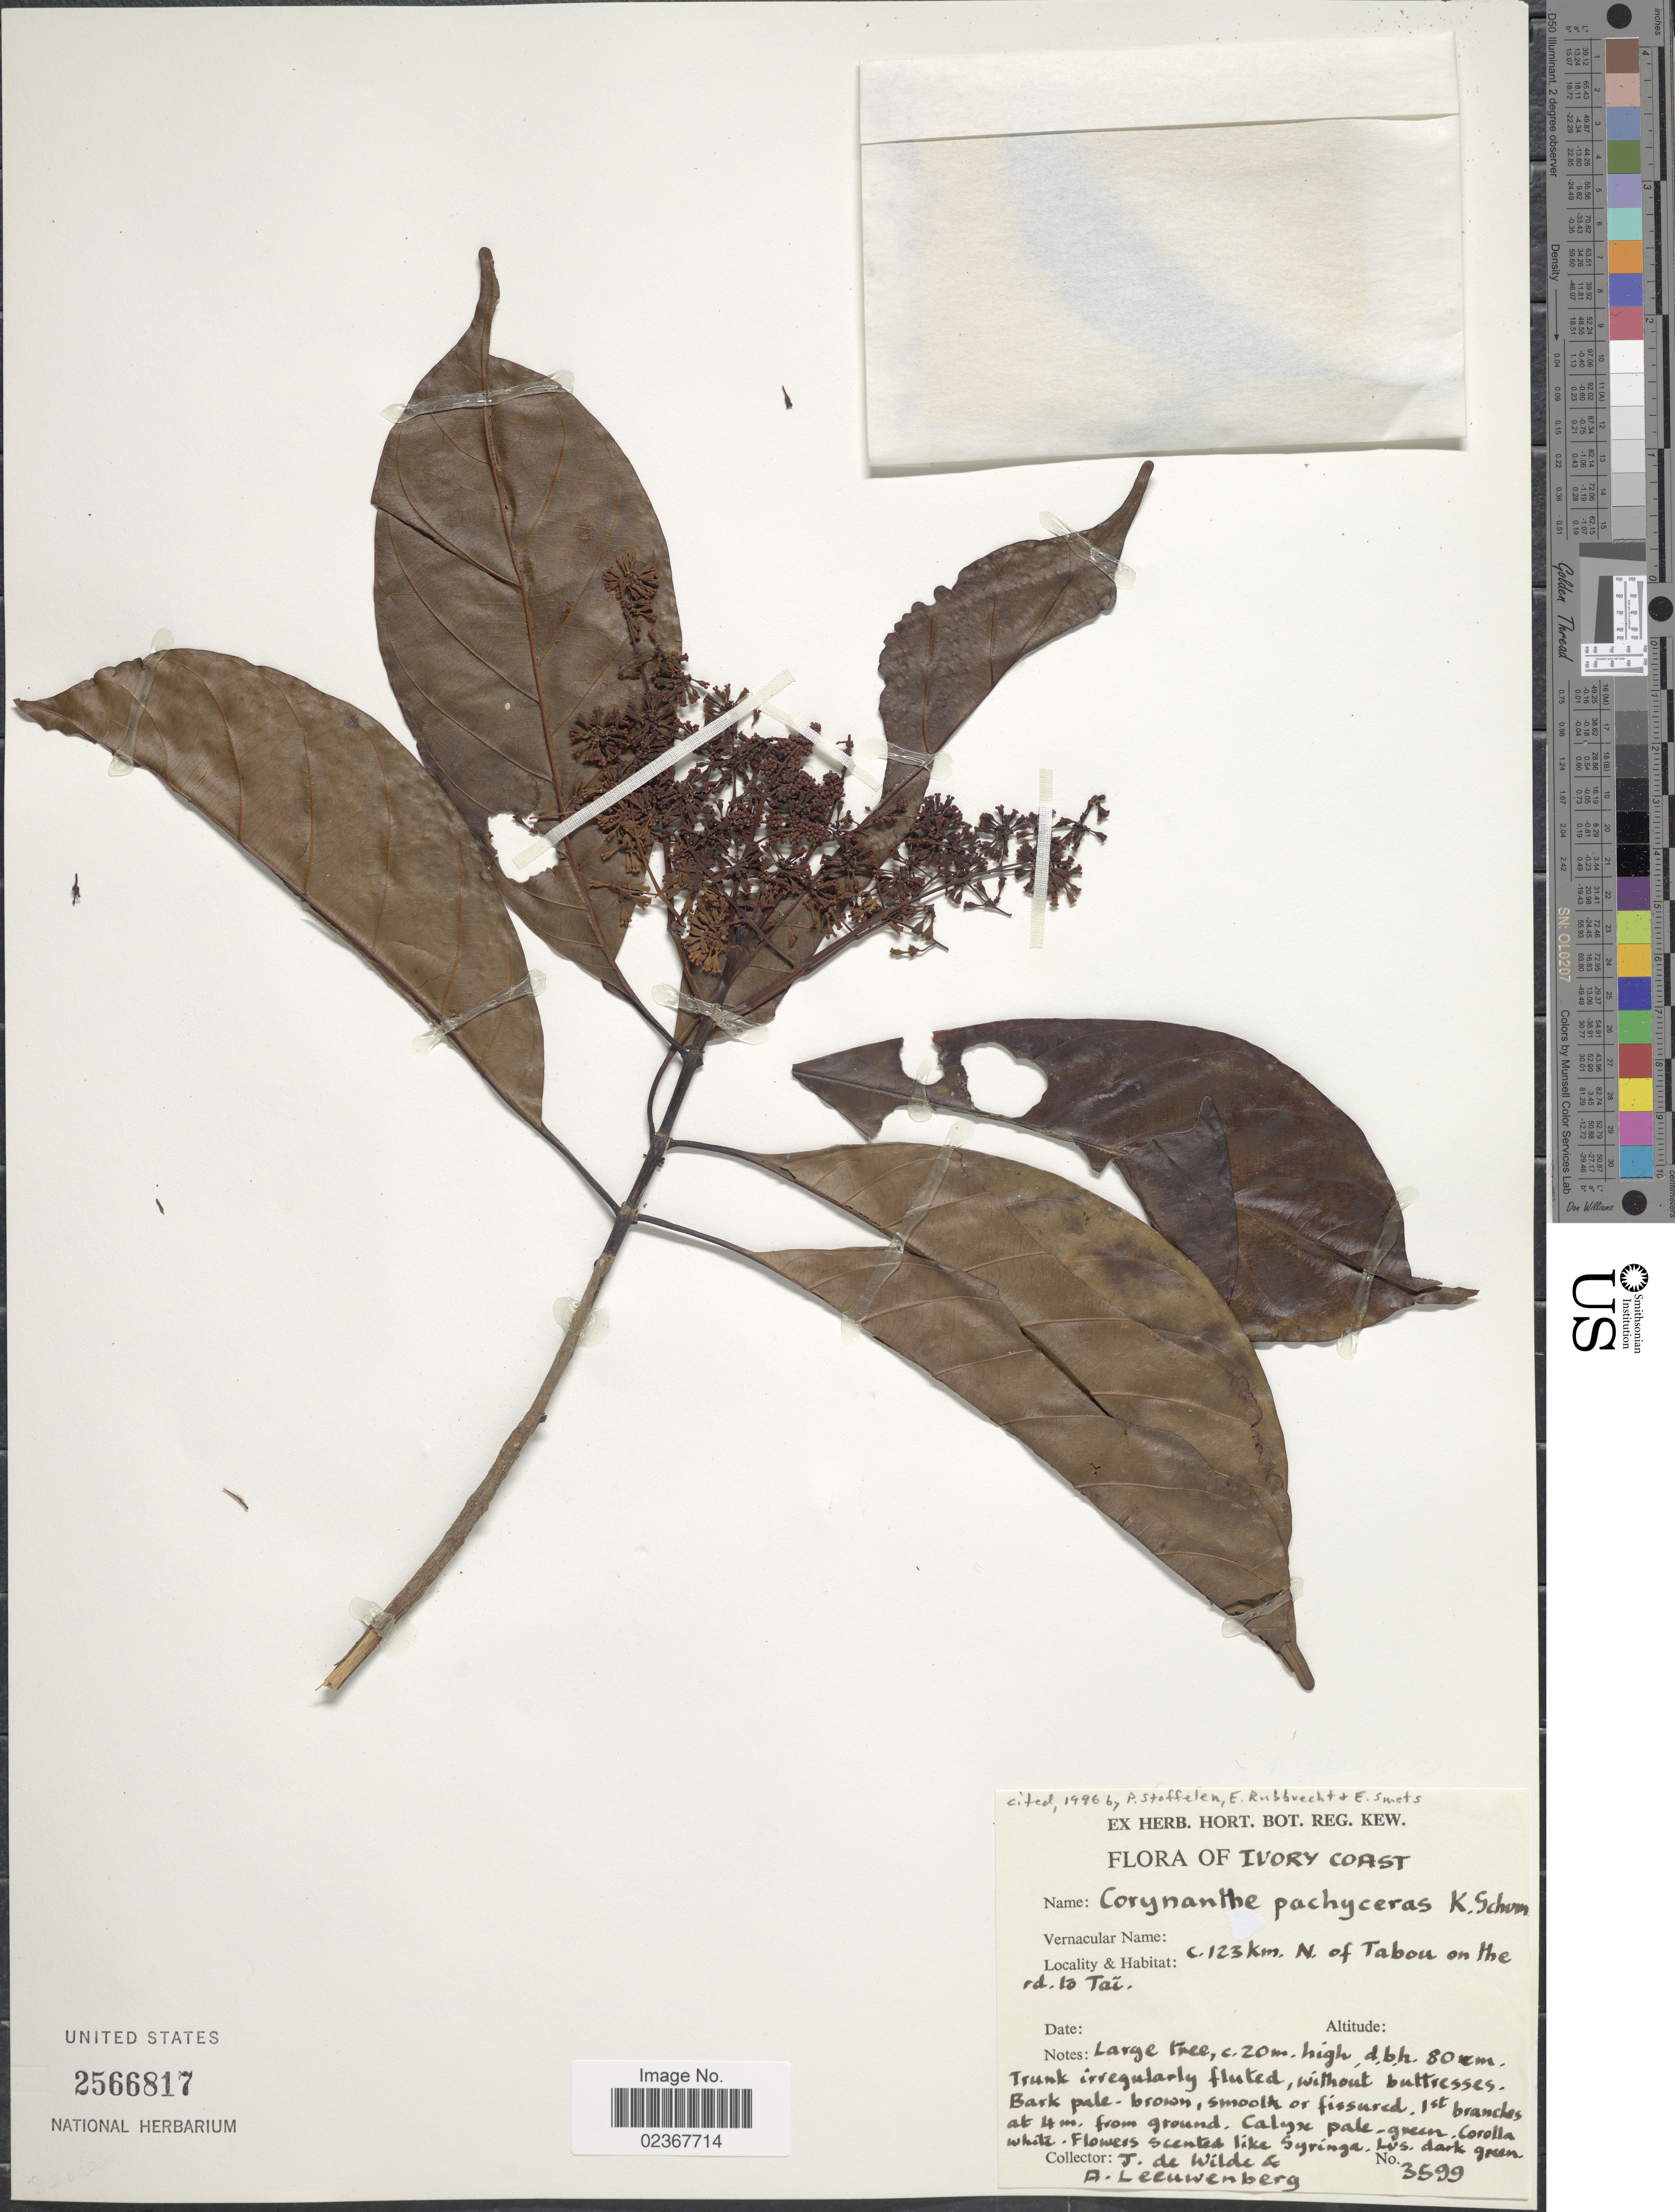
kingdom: Plantae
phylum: Tracheophyta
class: Magnoliopsida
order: Gentianales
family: Rubiaceae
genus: Corynanthe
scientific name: Corynanthe pachyceras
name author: K. Schum.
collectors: J.J. de Wilde & A. Leeuwenberg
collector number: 3599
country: Ivory Coast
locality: C. 123 km. N. of Tabou on the rd. to Taï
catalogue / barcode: US 2566817